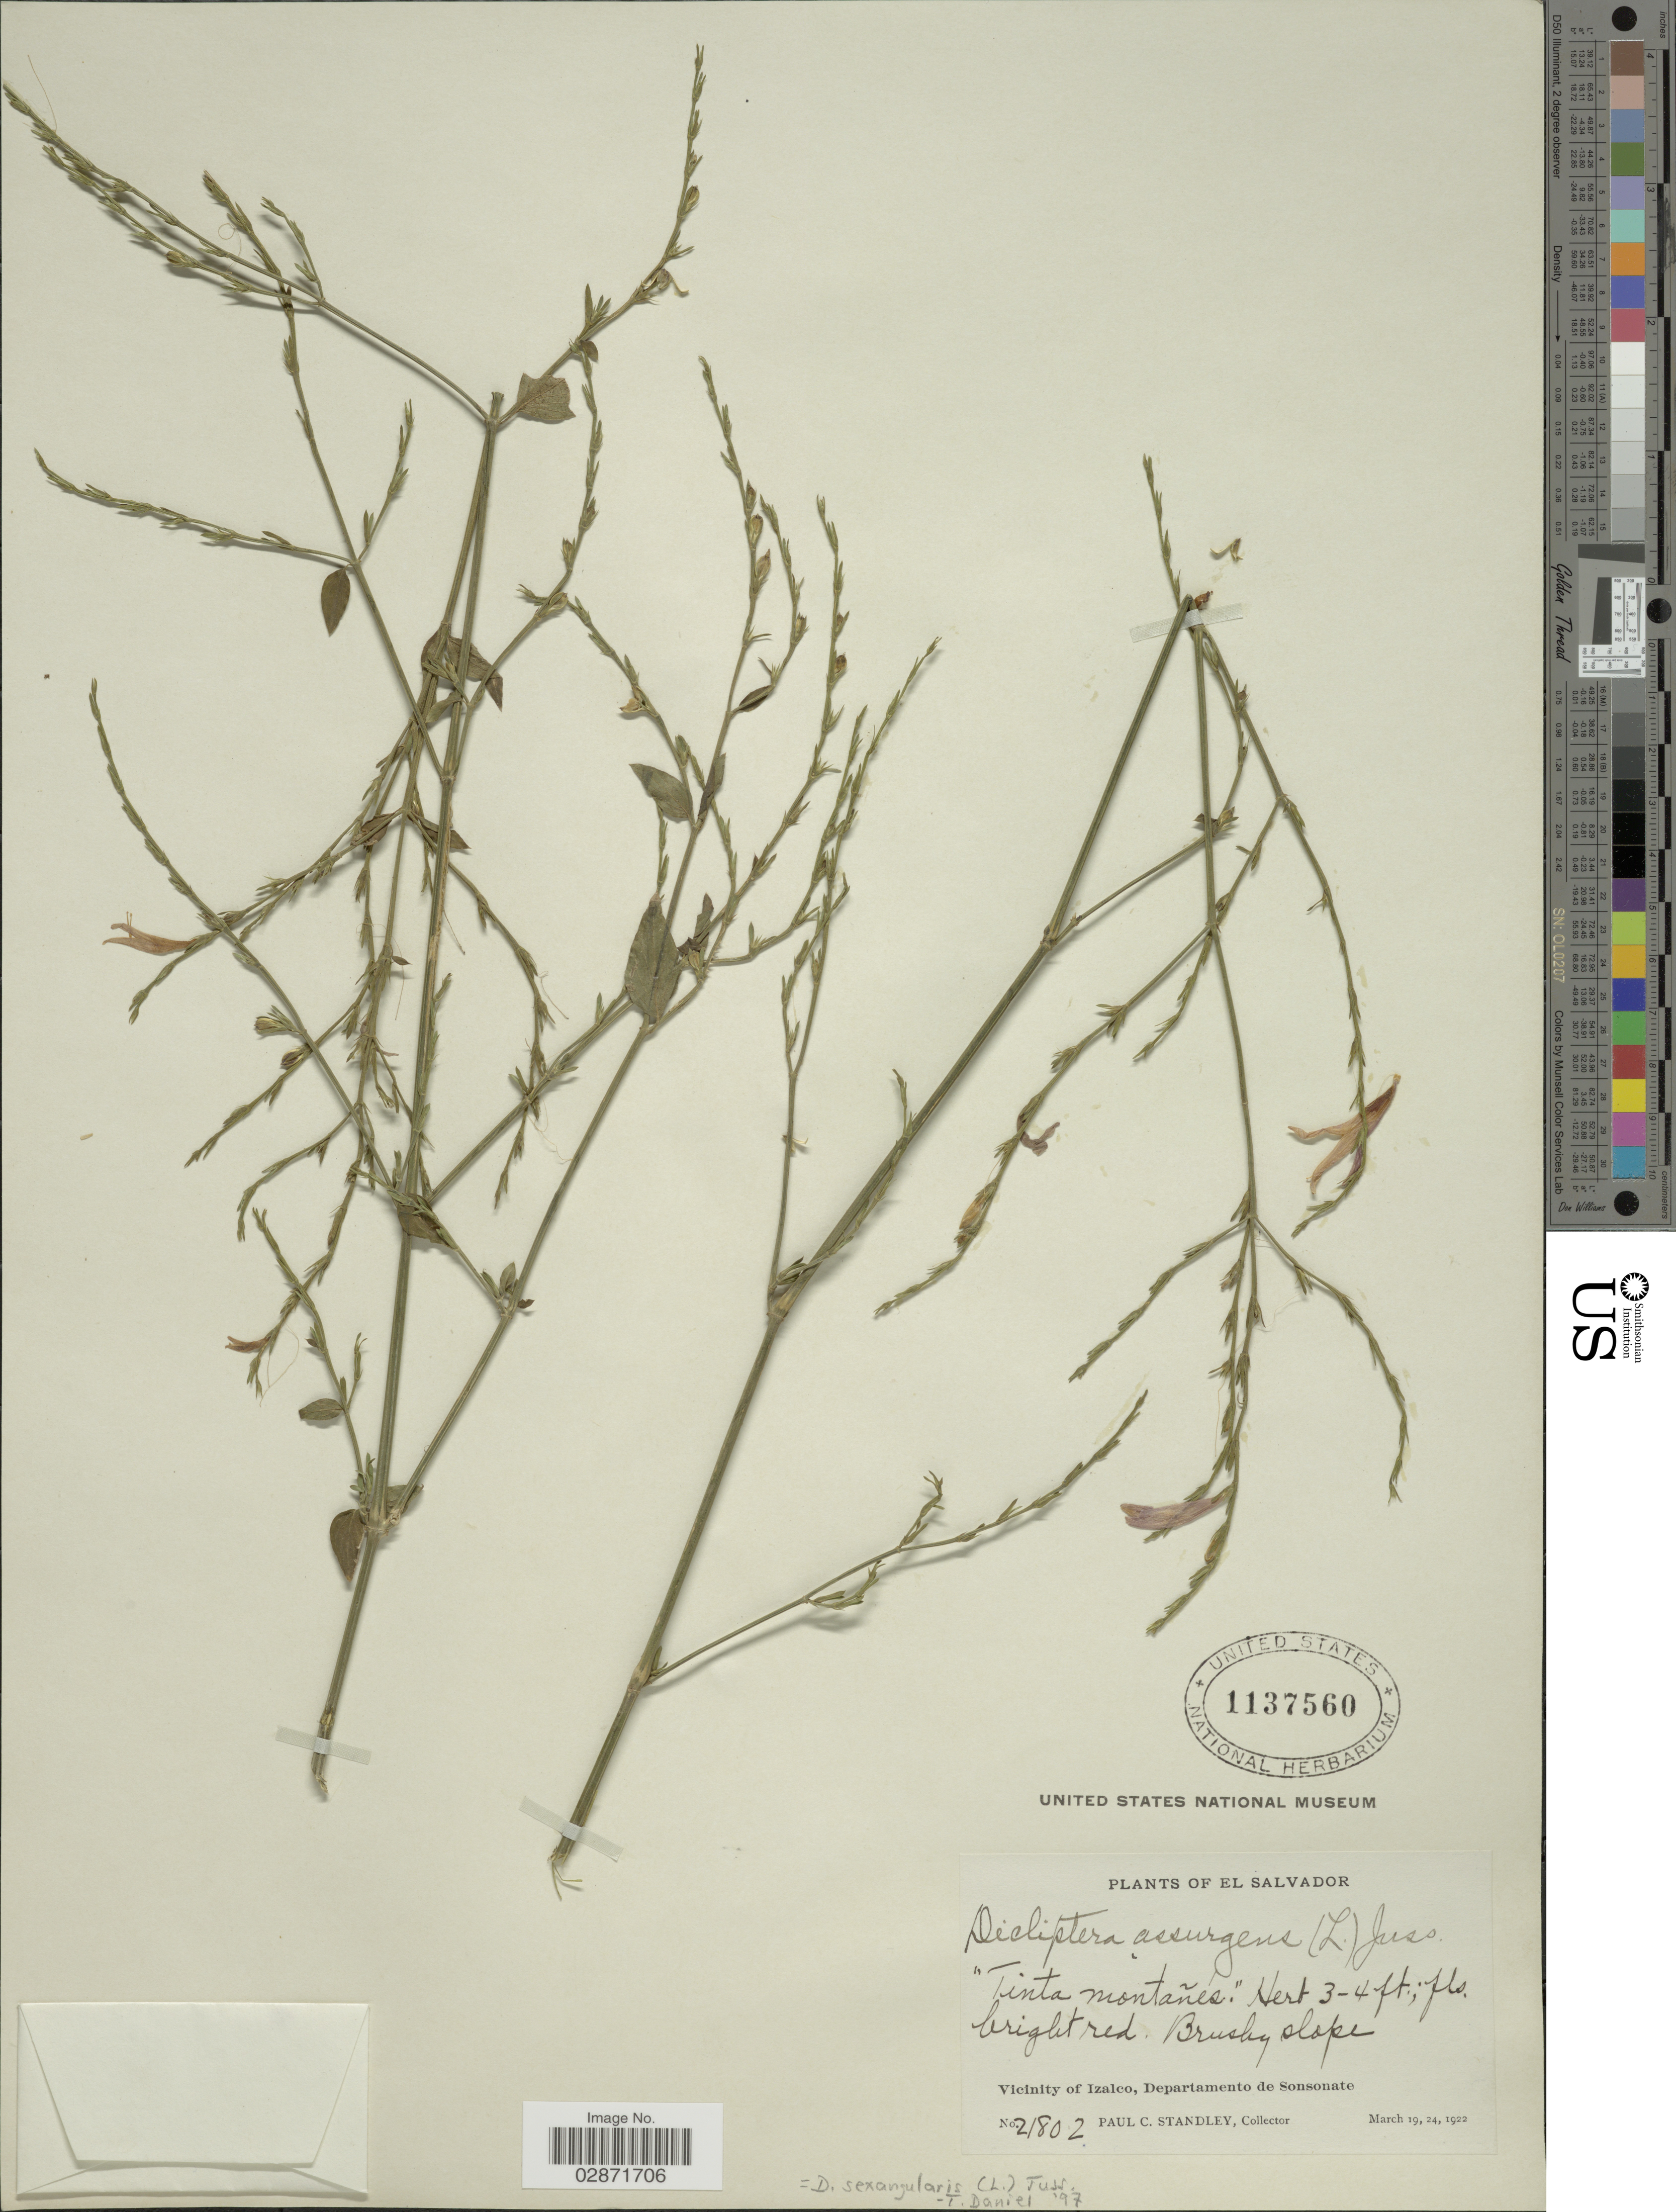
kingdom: Plantae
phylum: Tracheophyta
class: Magnoliopsida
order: Lamiales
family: Acanthaceae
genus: Dicliptera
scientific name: Dicliptera sexangularis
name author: (L.) Juss.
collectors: P. C. Standley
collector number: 21802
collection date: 1922-03-19/1922-03-24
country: El Salvador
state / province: Sonsonate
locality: Vicinity of Izalco, Departamento de Sonsonate.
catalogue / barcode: US 1137560